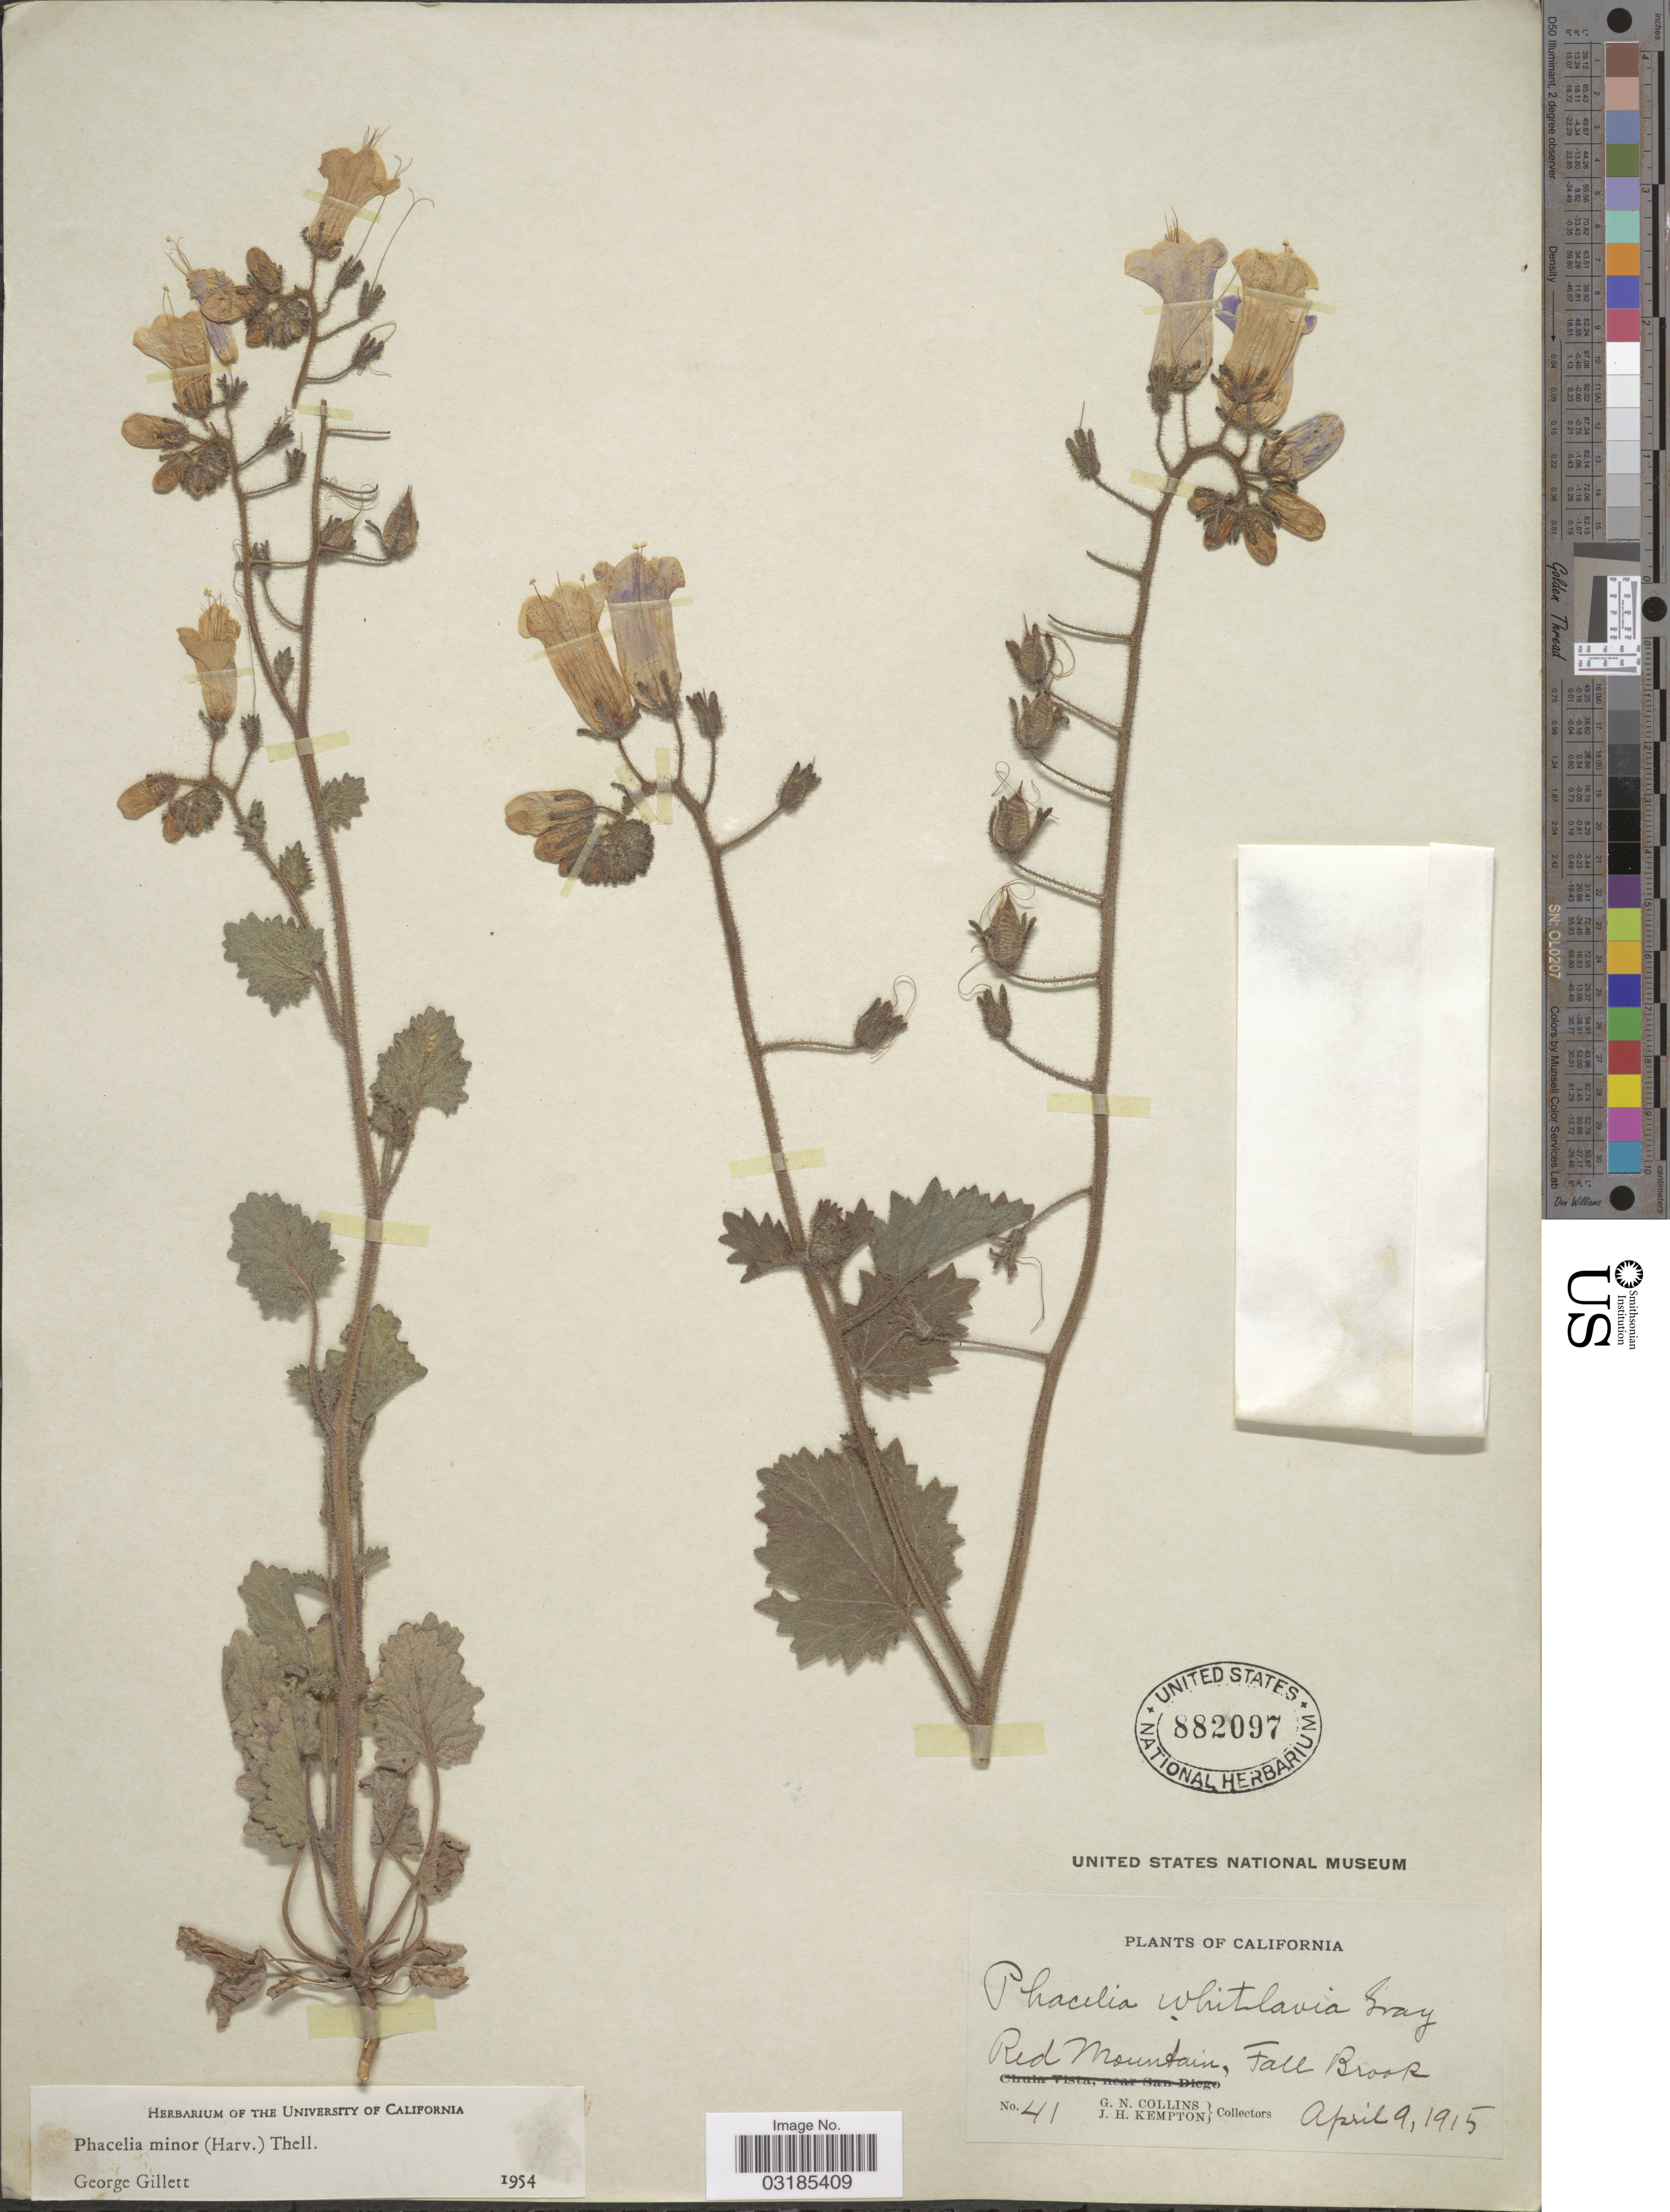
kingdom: Plantae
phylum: Tracheophyta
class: Magnoliopsida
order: Boraginales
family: Hydrophyllaceae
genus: Phacelia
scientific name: Phacelia minor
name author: (Harv.) Thell.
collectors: G. Collins & J. H. Kempton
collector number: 41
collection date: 1915-04-09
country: United States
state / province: California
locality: Red Mountain, Fall Brook.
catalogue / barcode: US 882097